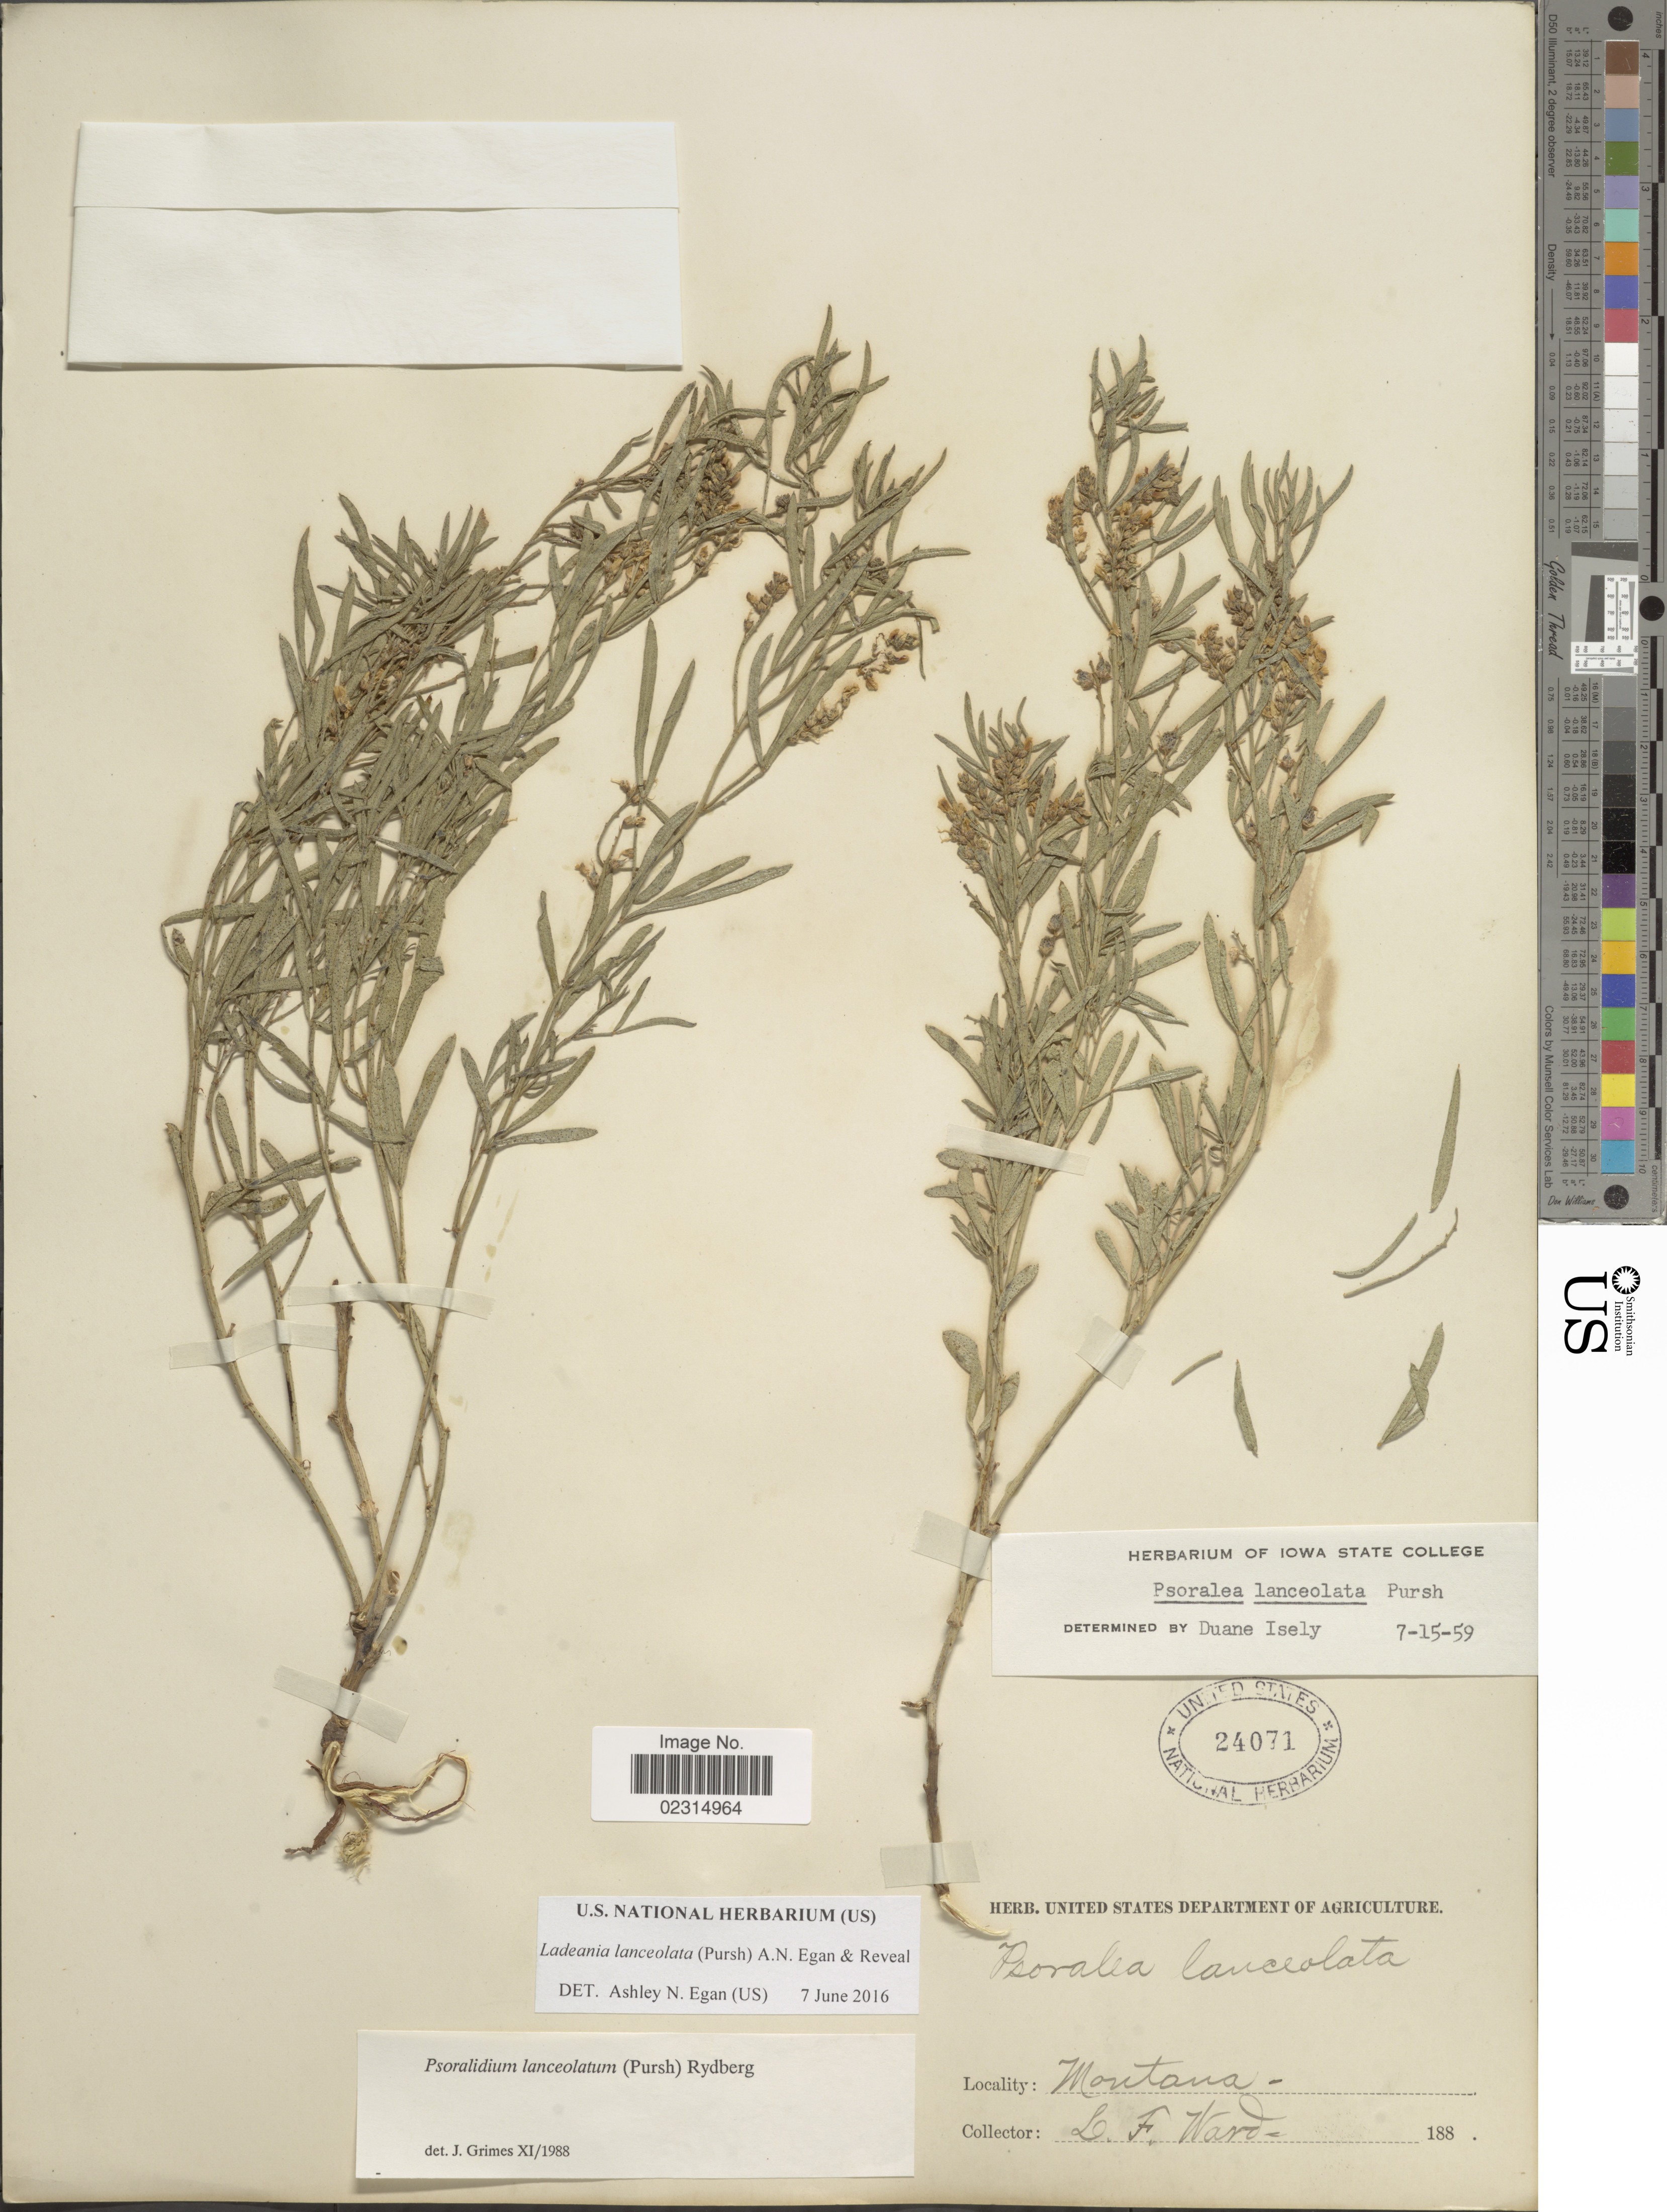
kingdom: Plantae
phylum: Tracheophyta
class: Magnoliopsida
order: Fabales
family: Fabaceae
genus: Ladeania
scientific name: Ladeania lanceolata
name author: (Pursh) A.N. Egan & Reveal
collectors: L. Ward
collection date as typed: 188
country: United States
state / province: Montana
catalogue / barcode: US 24071